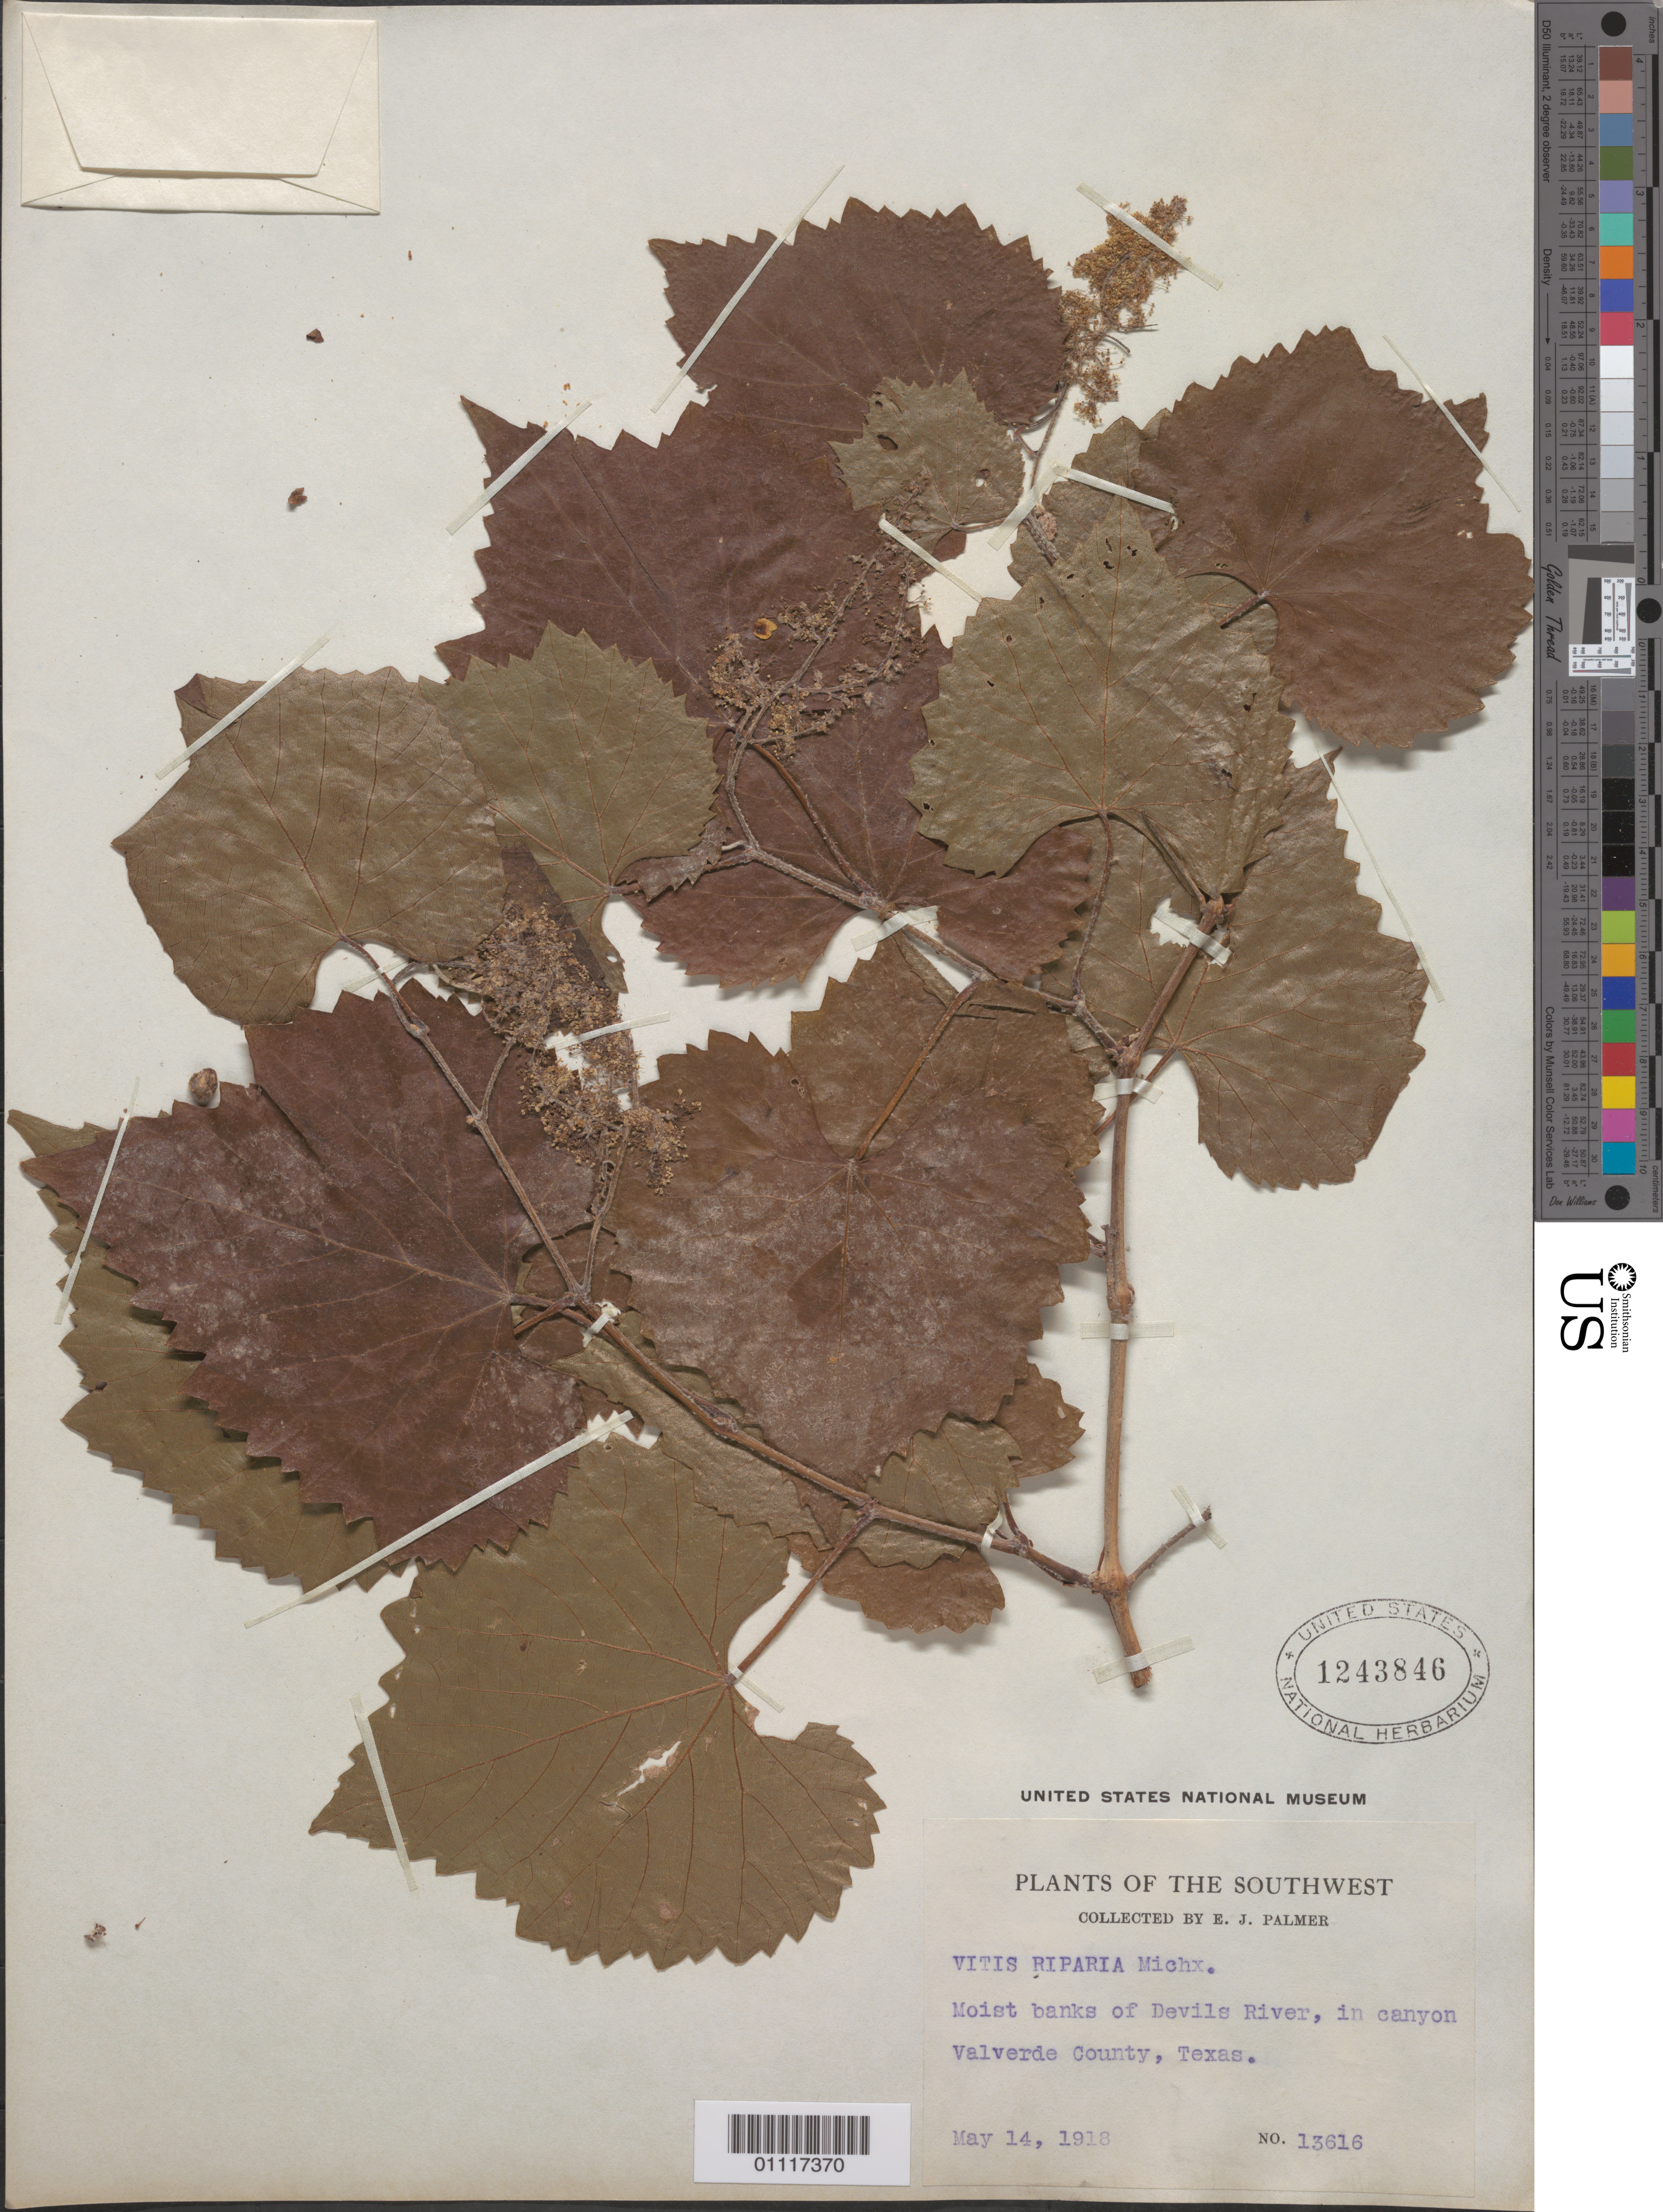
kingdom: Plantae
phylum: Tracheophyta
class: Magnoliopsida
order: Vitales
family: Vitaceae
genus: Vitis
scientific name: Vitis riparia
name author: Michx.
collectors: E. J. Palmer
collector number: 13616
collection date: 1918-05-14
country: United States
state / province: Texas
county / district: Valverde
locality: Moist banks of Devils River, in canyon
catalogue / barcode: US 1243846